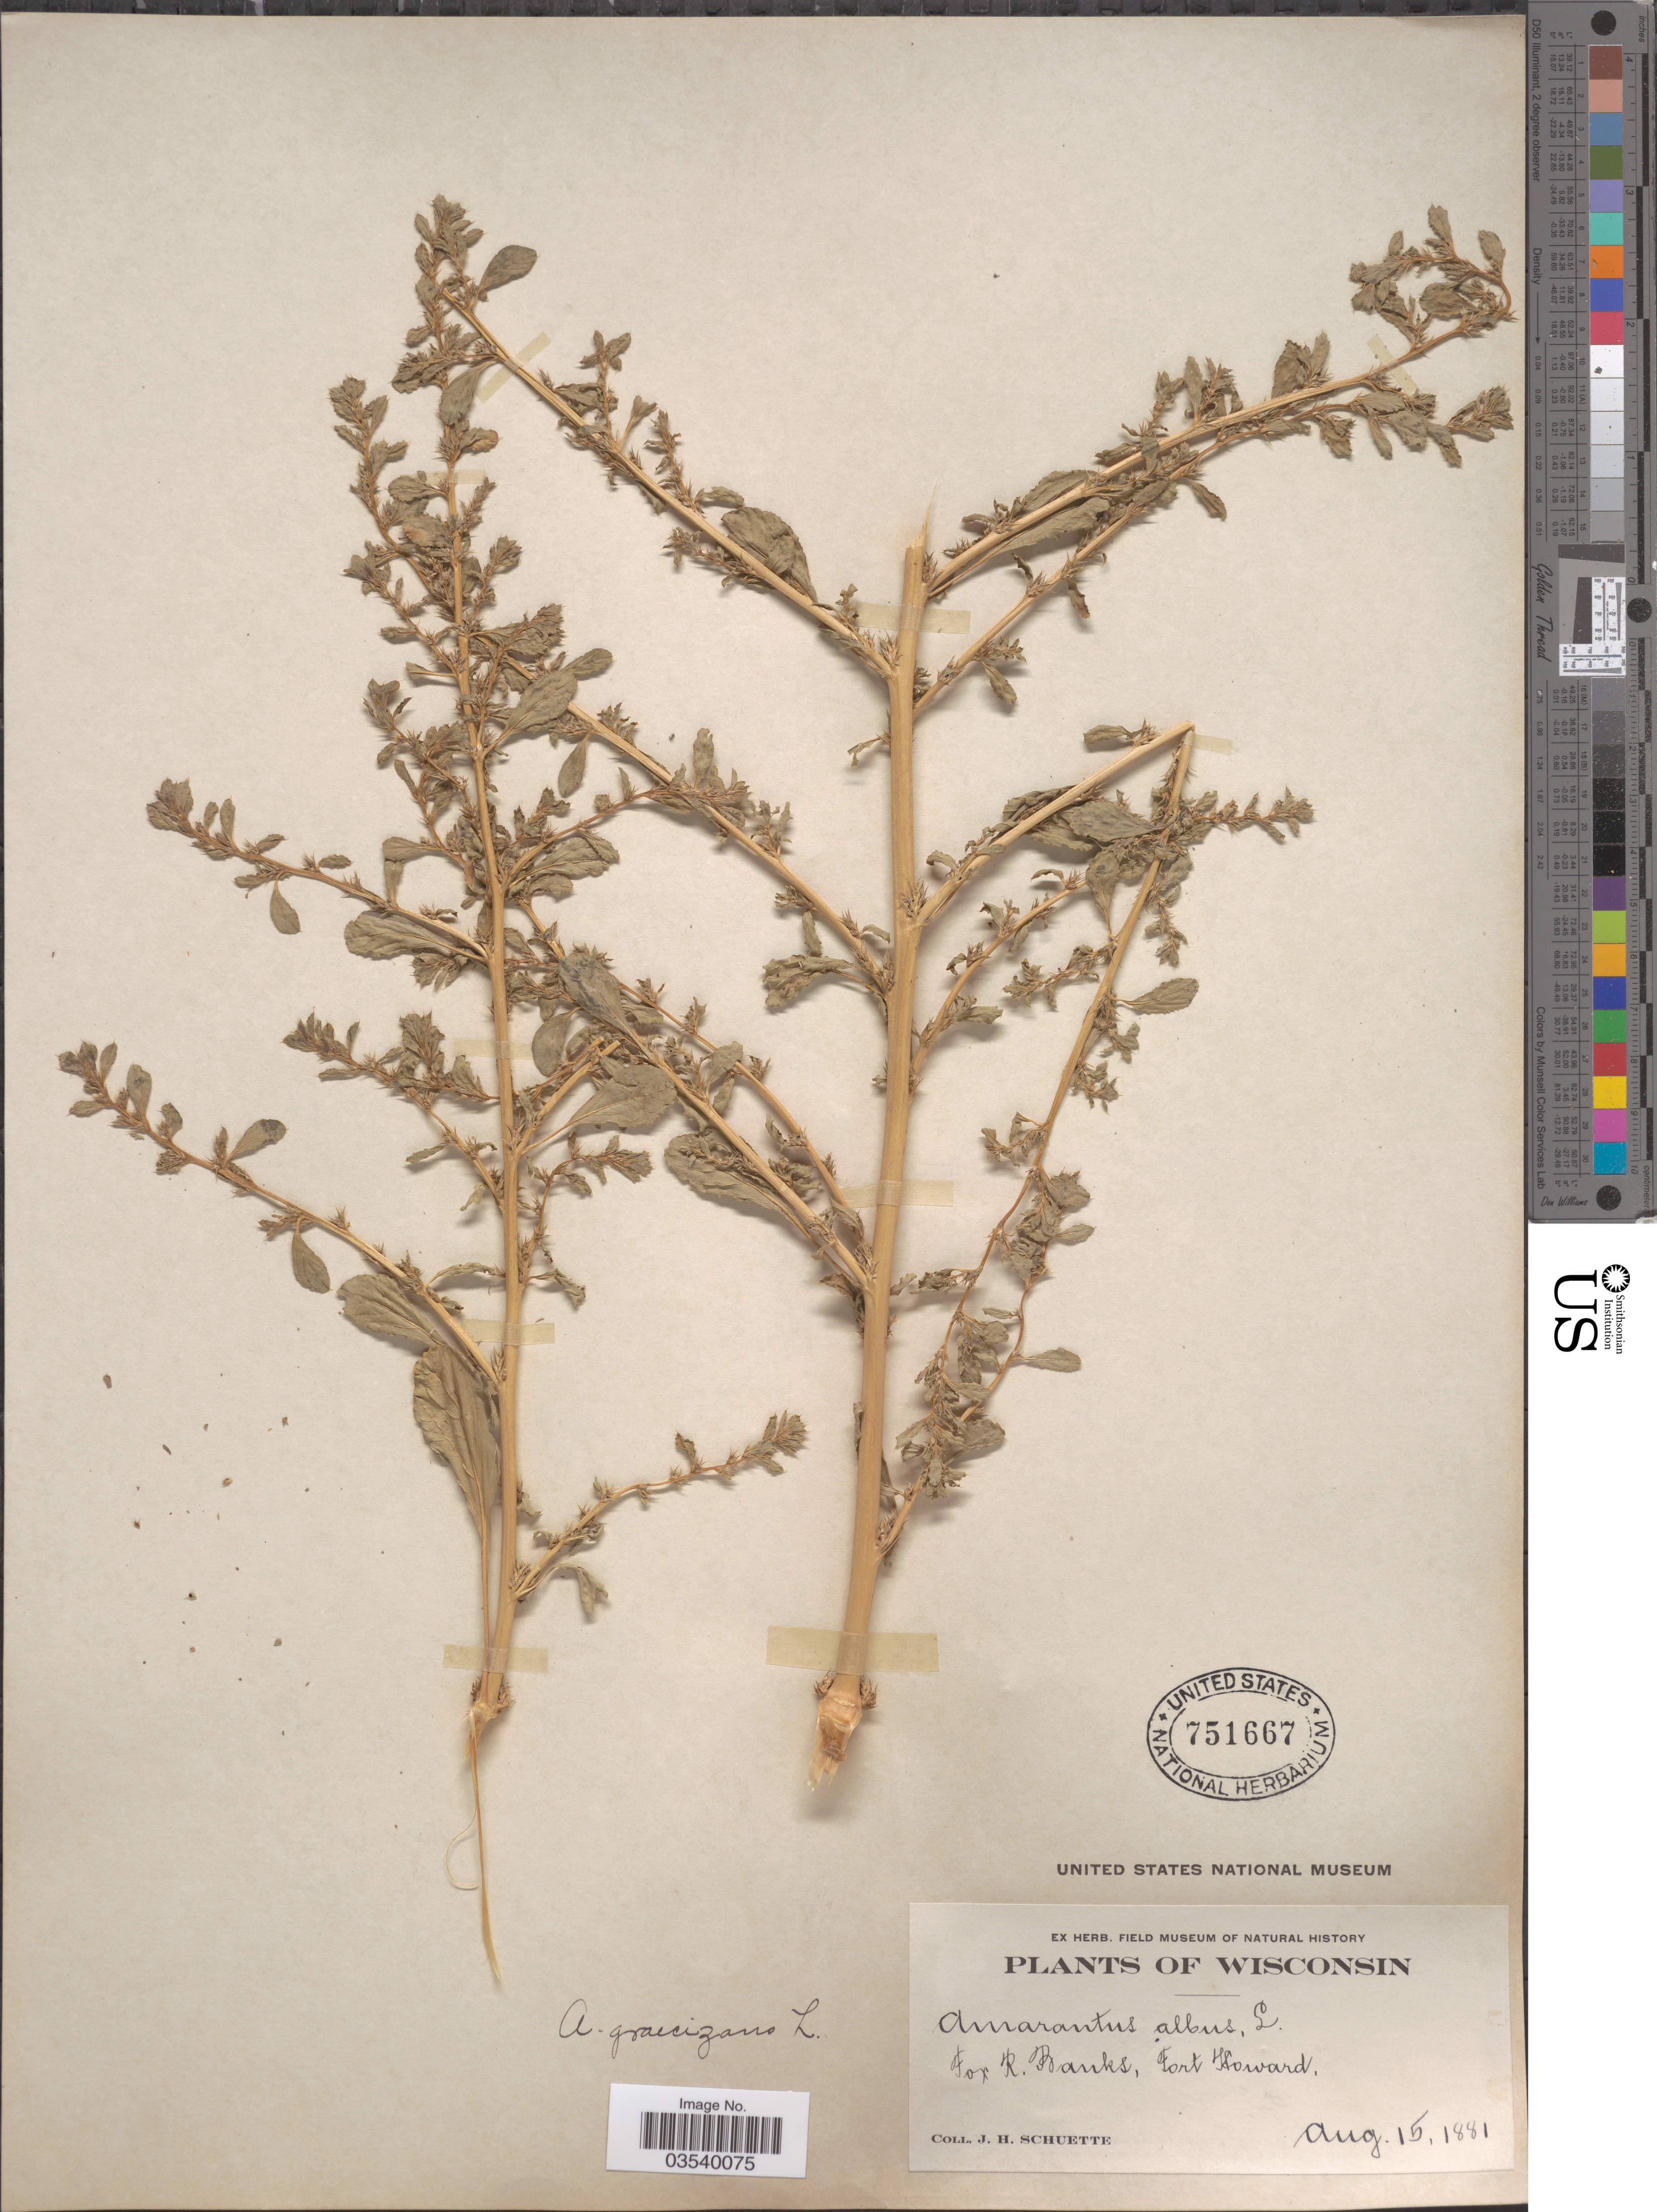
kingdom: Plantae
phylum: Tracheophyta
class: Magnoliopsida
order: Caryophyllales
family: Amaranthaceae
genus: Amaranthus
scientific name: Amaranthus albus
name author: L.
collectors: J. H. Schuette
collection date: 1881-08-15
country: United States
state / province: Wisconsin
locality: Fox R. Banks, Fort Howard.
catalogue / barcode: US 751667